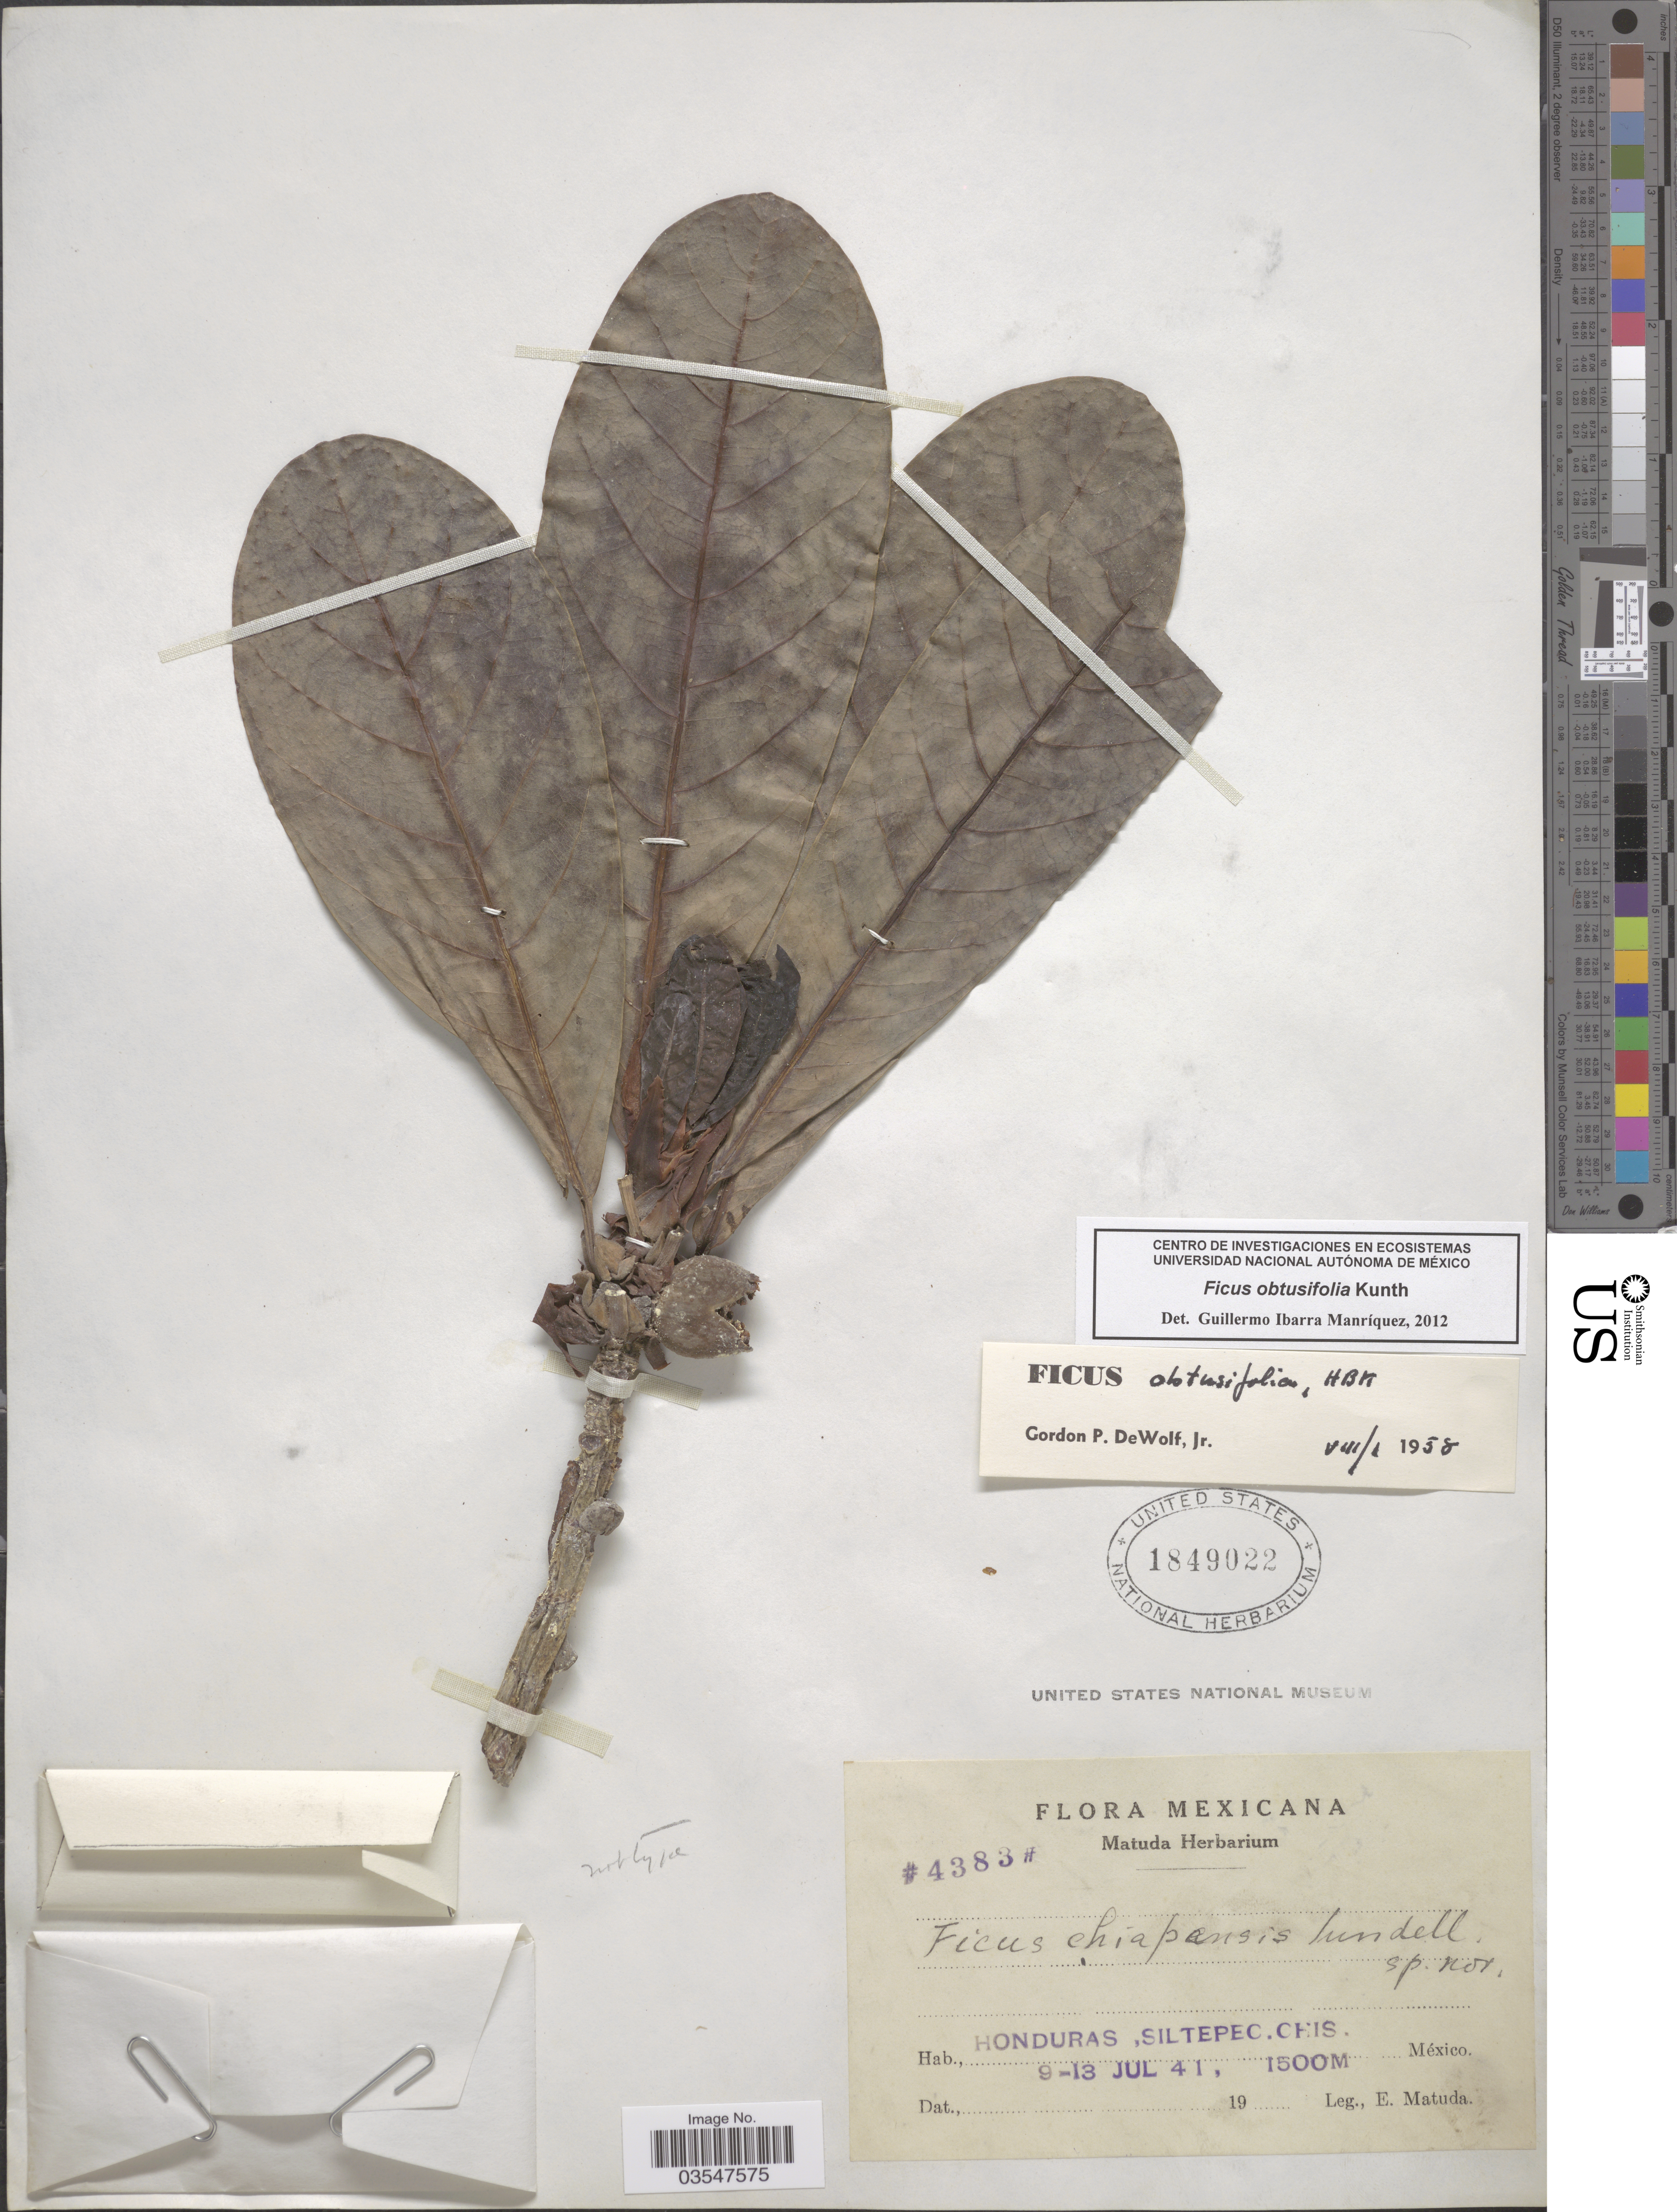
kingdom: Plantae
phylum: Tracheophyta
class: Magnoliopsida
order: Rosales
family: Moraceae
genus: Ficus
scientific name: Ficus obtusifolia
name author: Kunth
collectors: E. Matuda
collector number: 4383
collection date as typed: Transcribed d/m/y: 9/7/41 to 13/7/41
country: Mexico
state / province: Chiapas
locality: Honduras, Siltepec.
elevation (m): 1500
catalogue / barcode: US 1849022